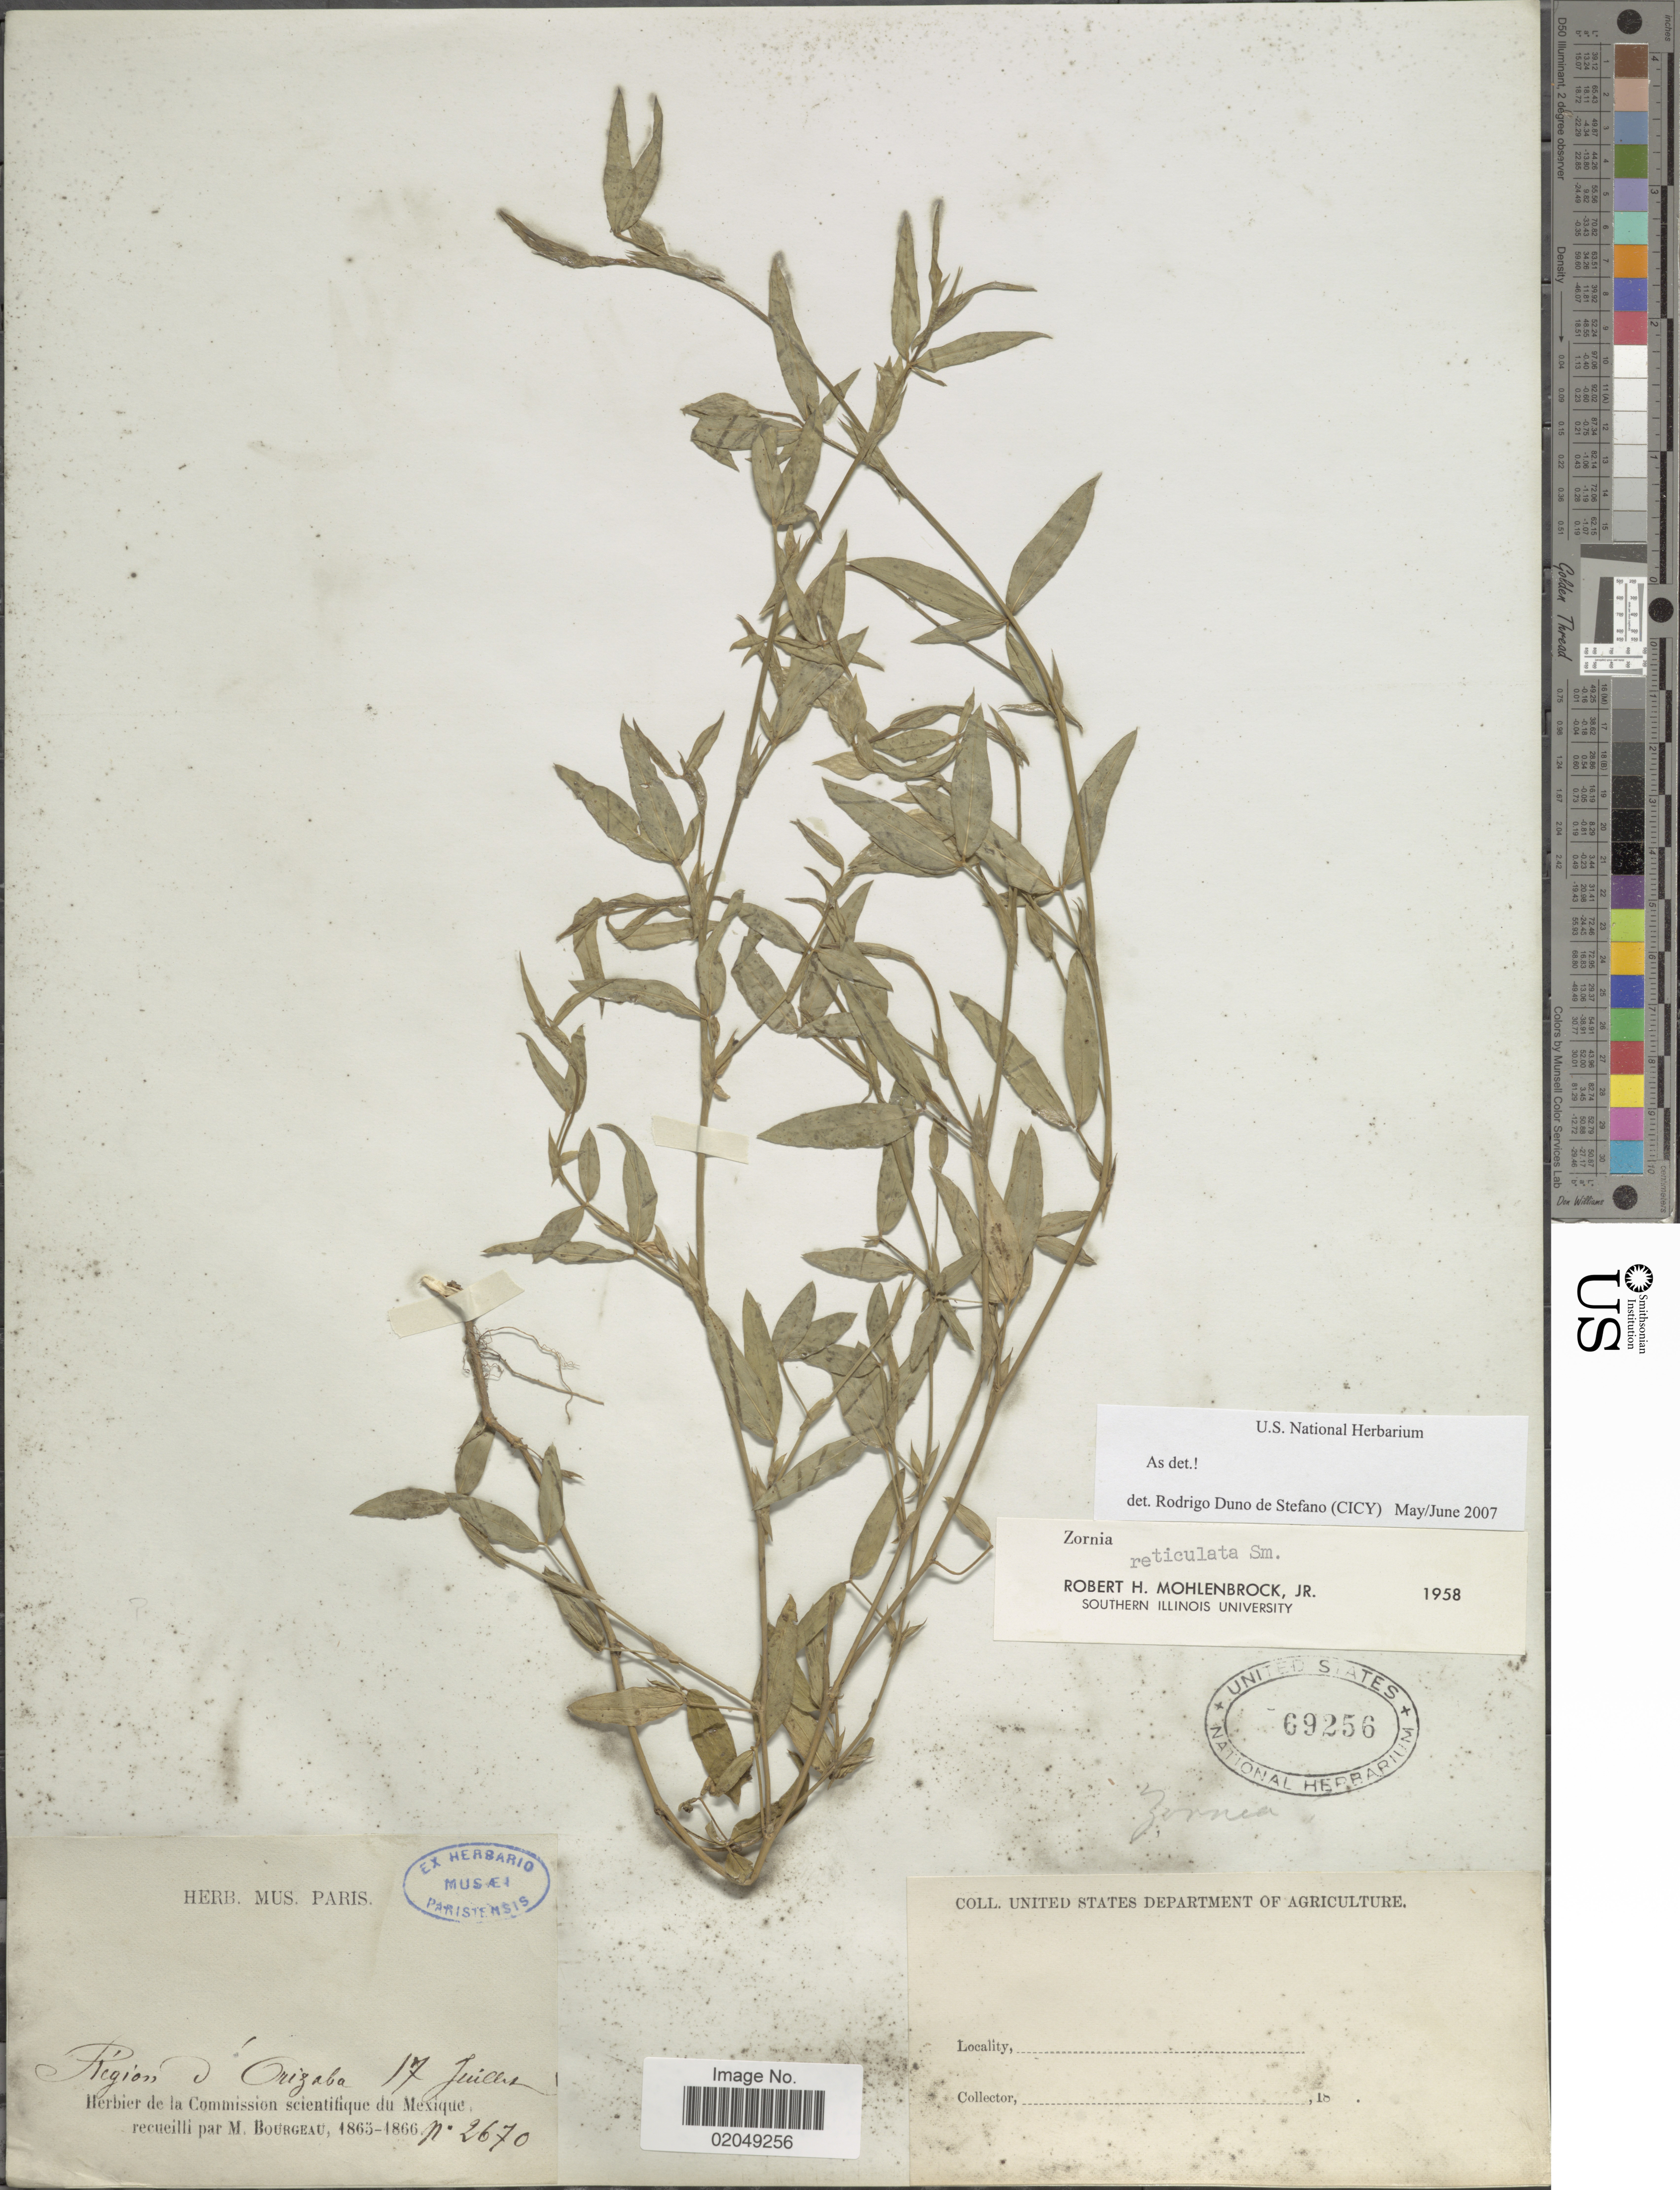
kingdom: Plantae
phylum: Tracheophyta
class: Magnoliopsida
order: Fabales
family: Fabaceae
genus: Zornia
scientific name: Zornia reticulata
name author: Sm.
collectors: M. Bourgeau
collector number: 2670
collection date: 1865-07-17/1866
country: Mexico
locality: Region de Orizaba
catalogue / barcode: US 69256